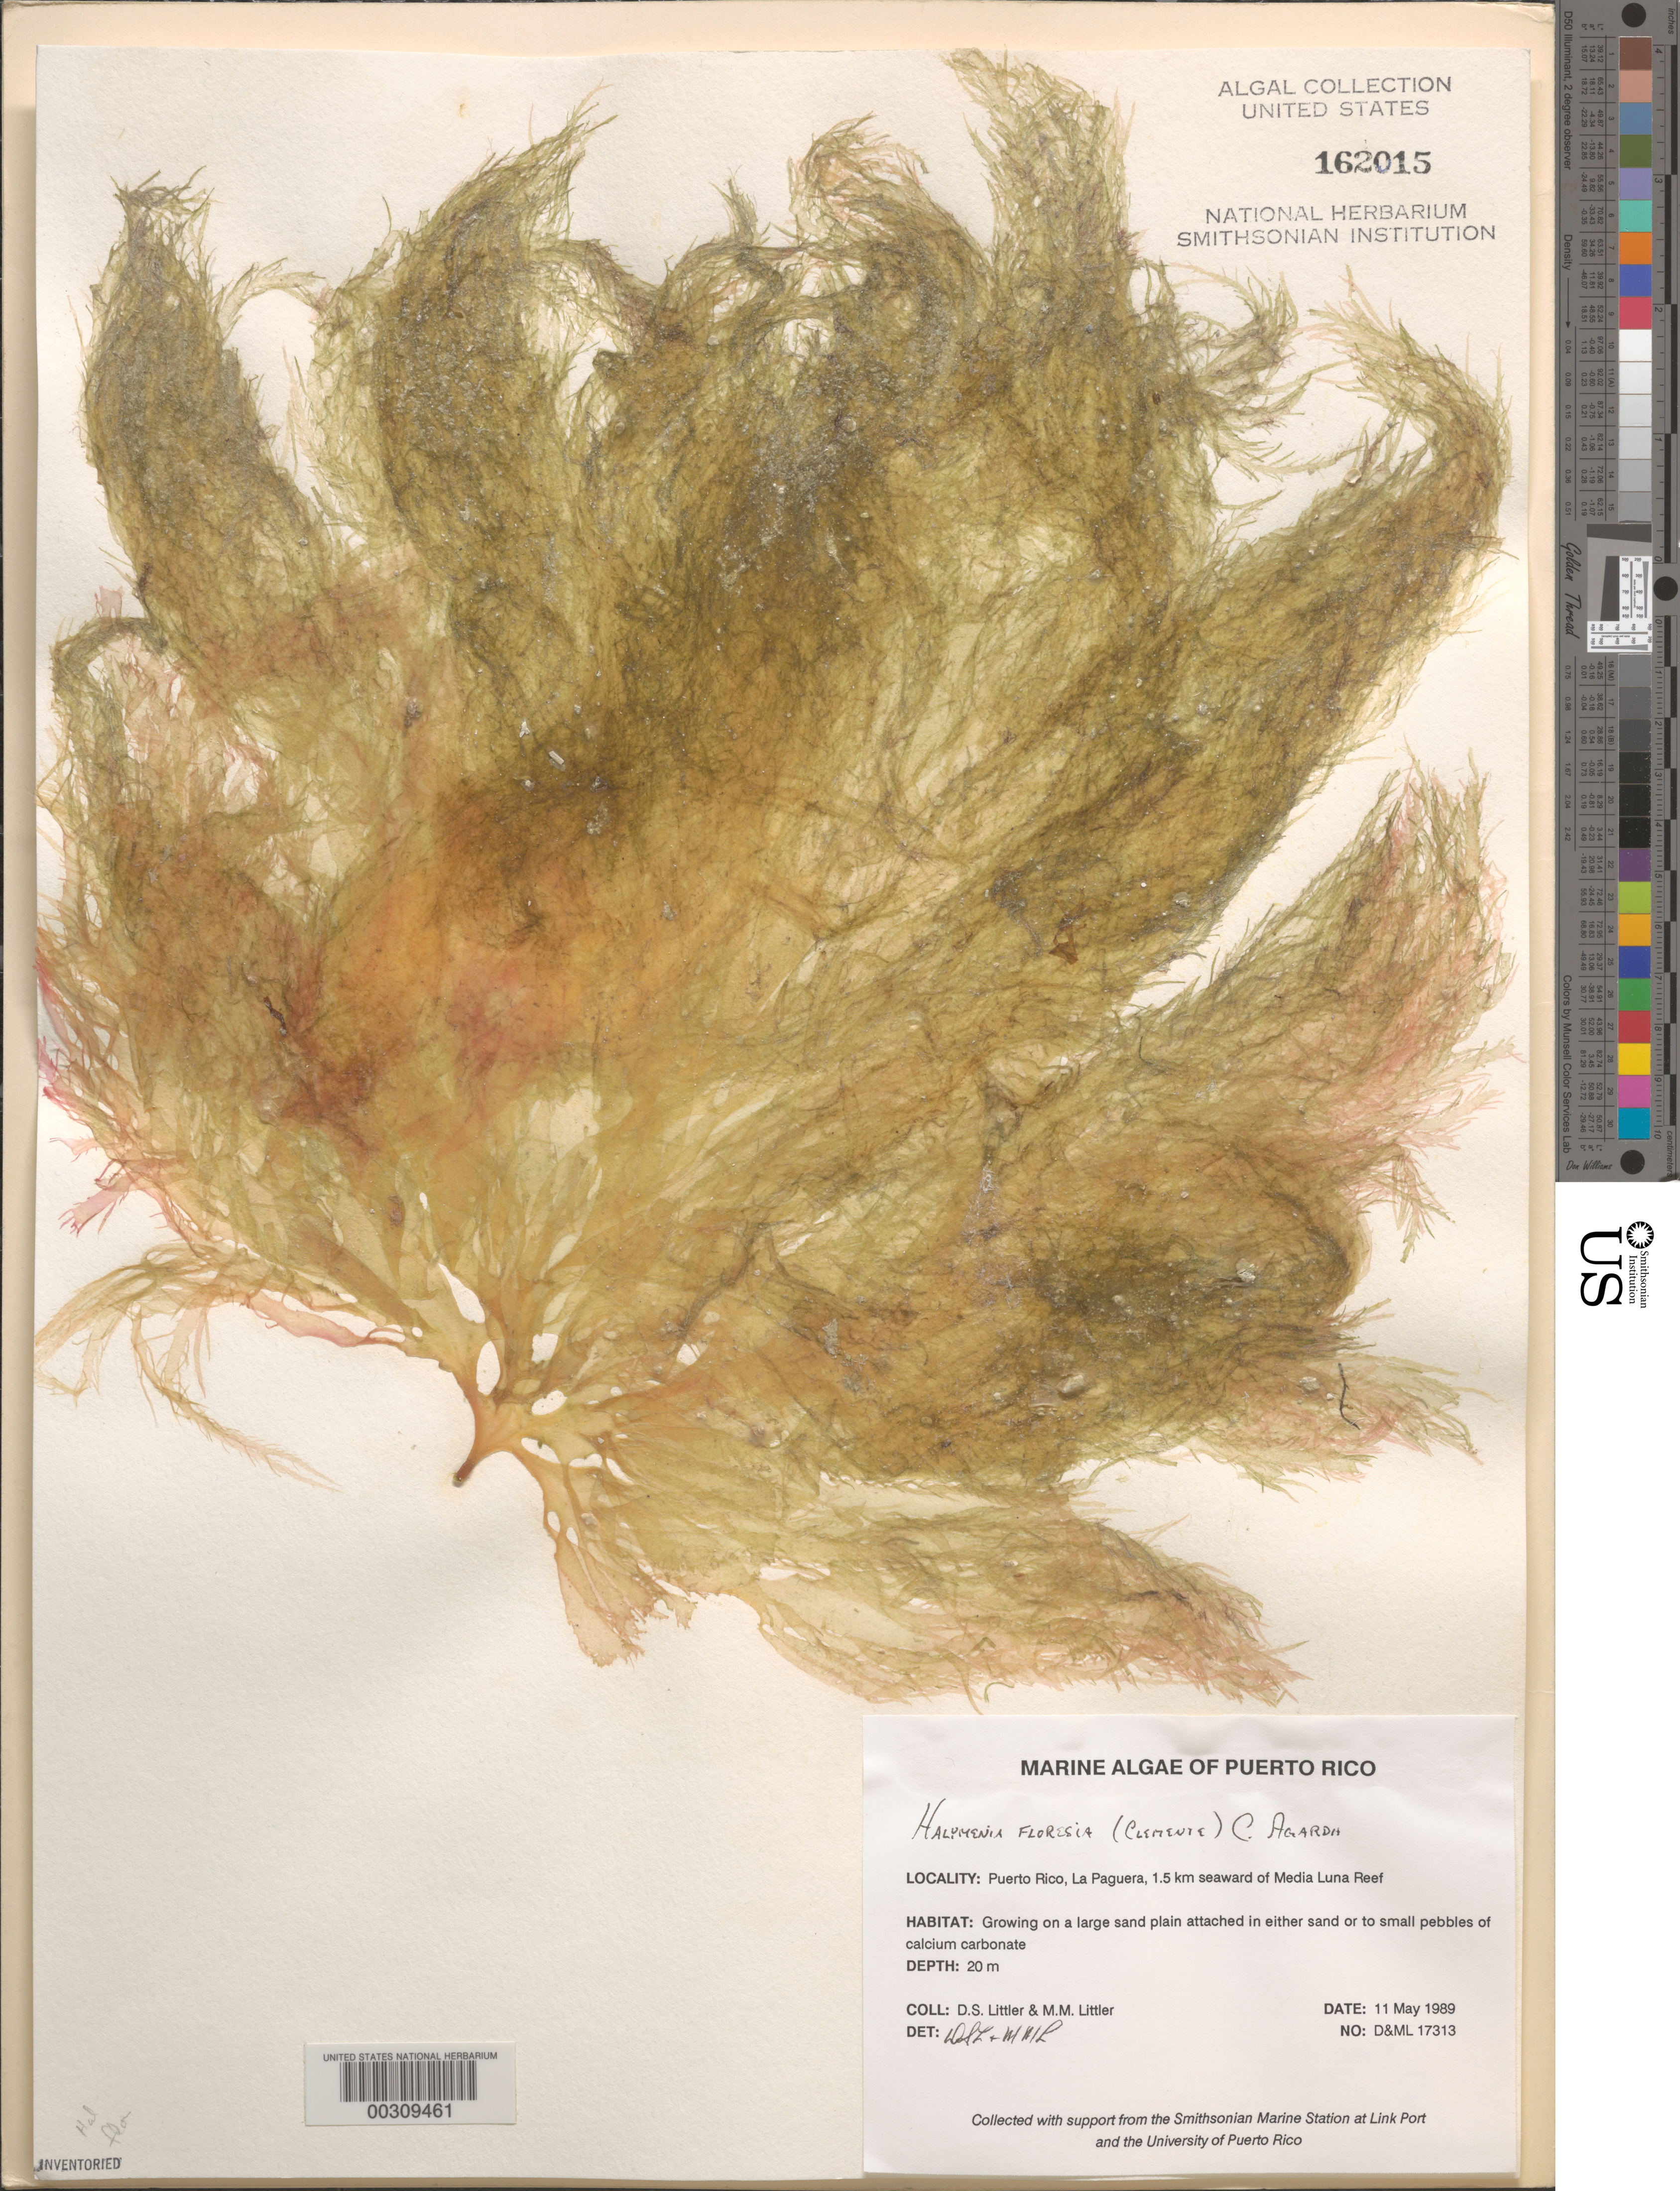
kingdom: Plantae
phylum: Rhodophyta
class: Florideophyceae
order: Halymeniales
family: Halymeniaceae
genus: Halymenia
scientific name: Halymenia floresii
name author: (Clemente) C. Agardh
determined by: Littler, D. S.; Littler, M. M.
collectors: D. S. Littler & M. M. Littler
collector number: D&ML 17313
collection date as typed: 11 May 1989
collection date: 1989-05-11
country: Puerto Rico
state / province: Lajas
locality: La Parguera, 1.5 km seaward of Media Luna Reef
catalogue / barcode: US 162015